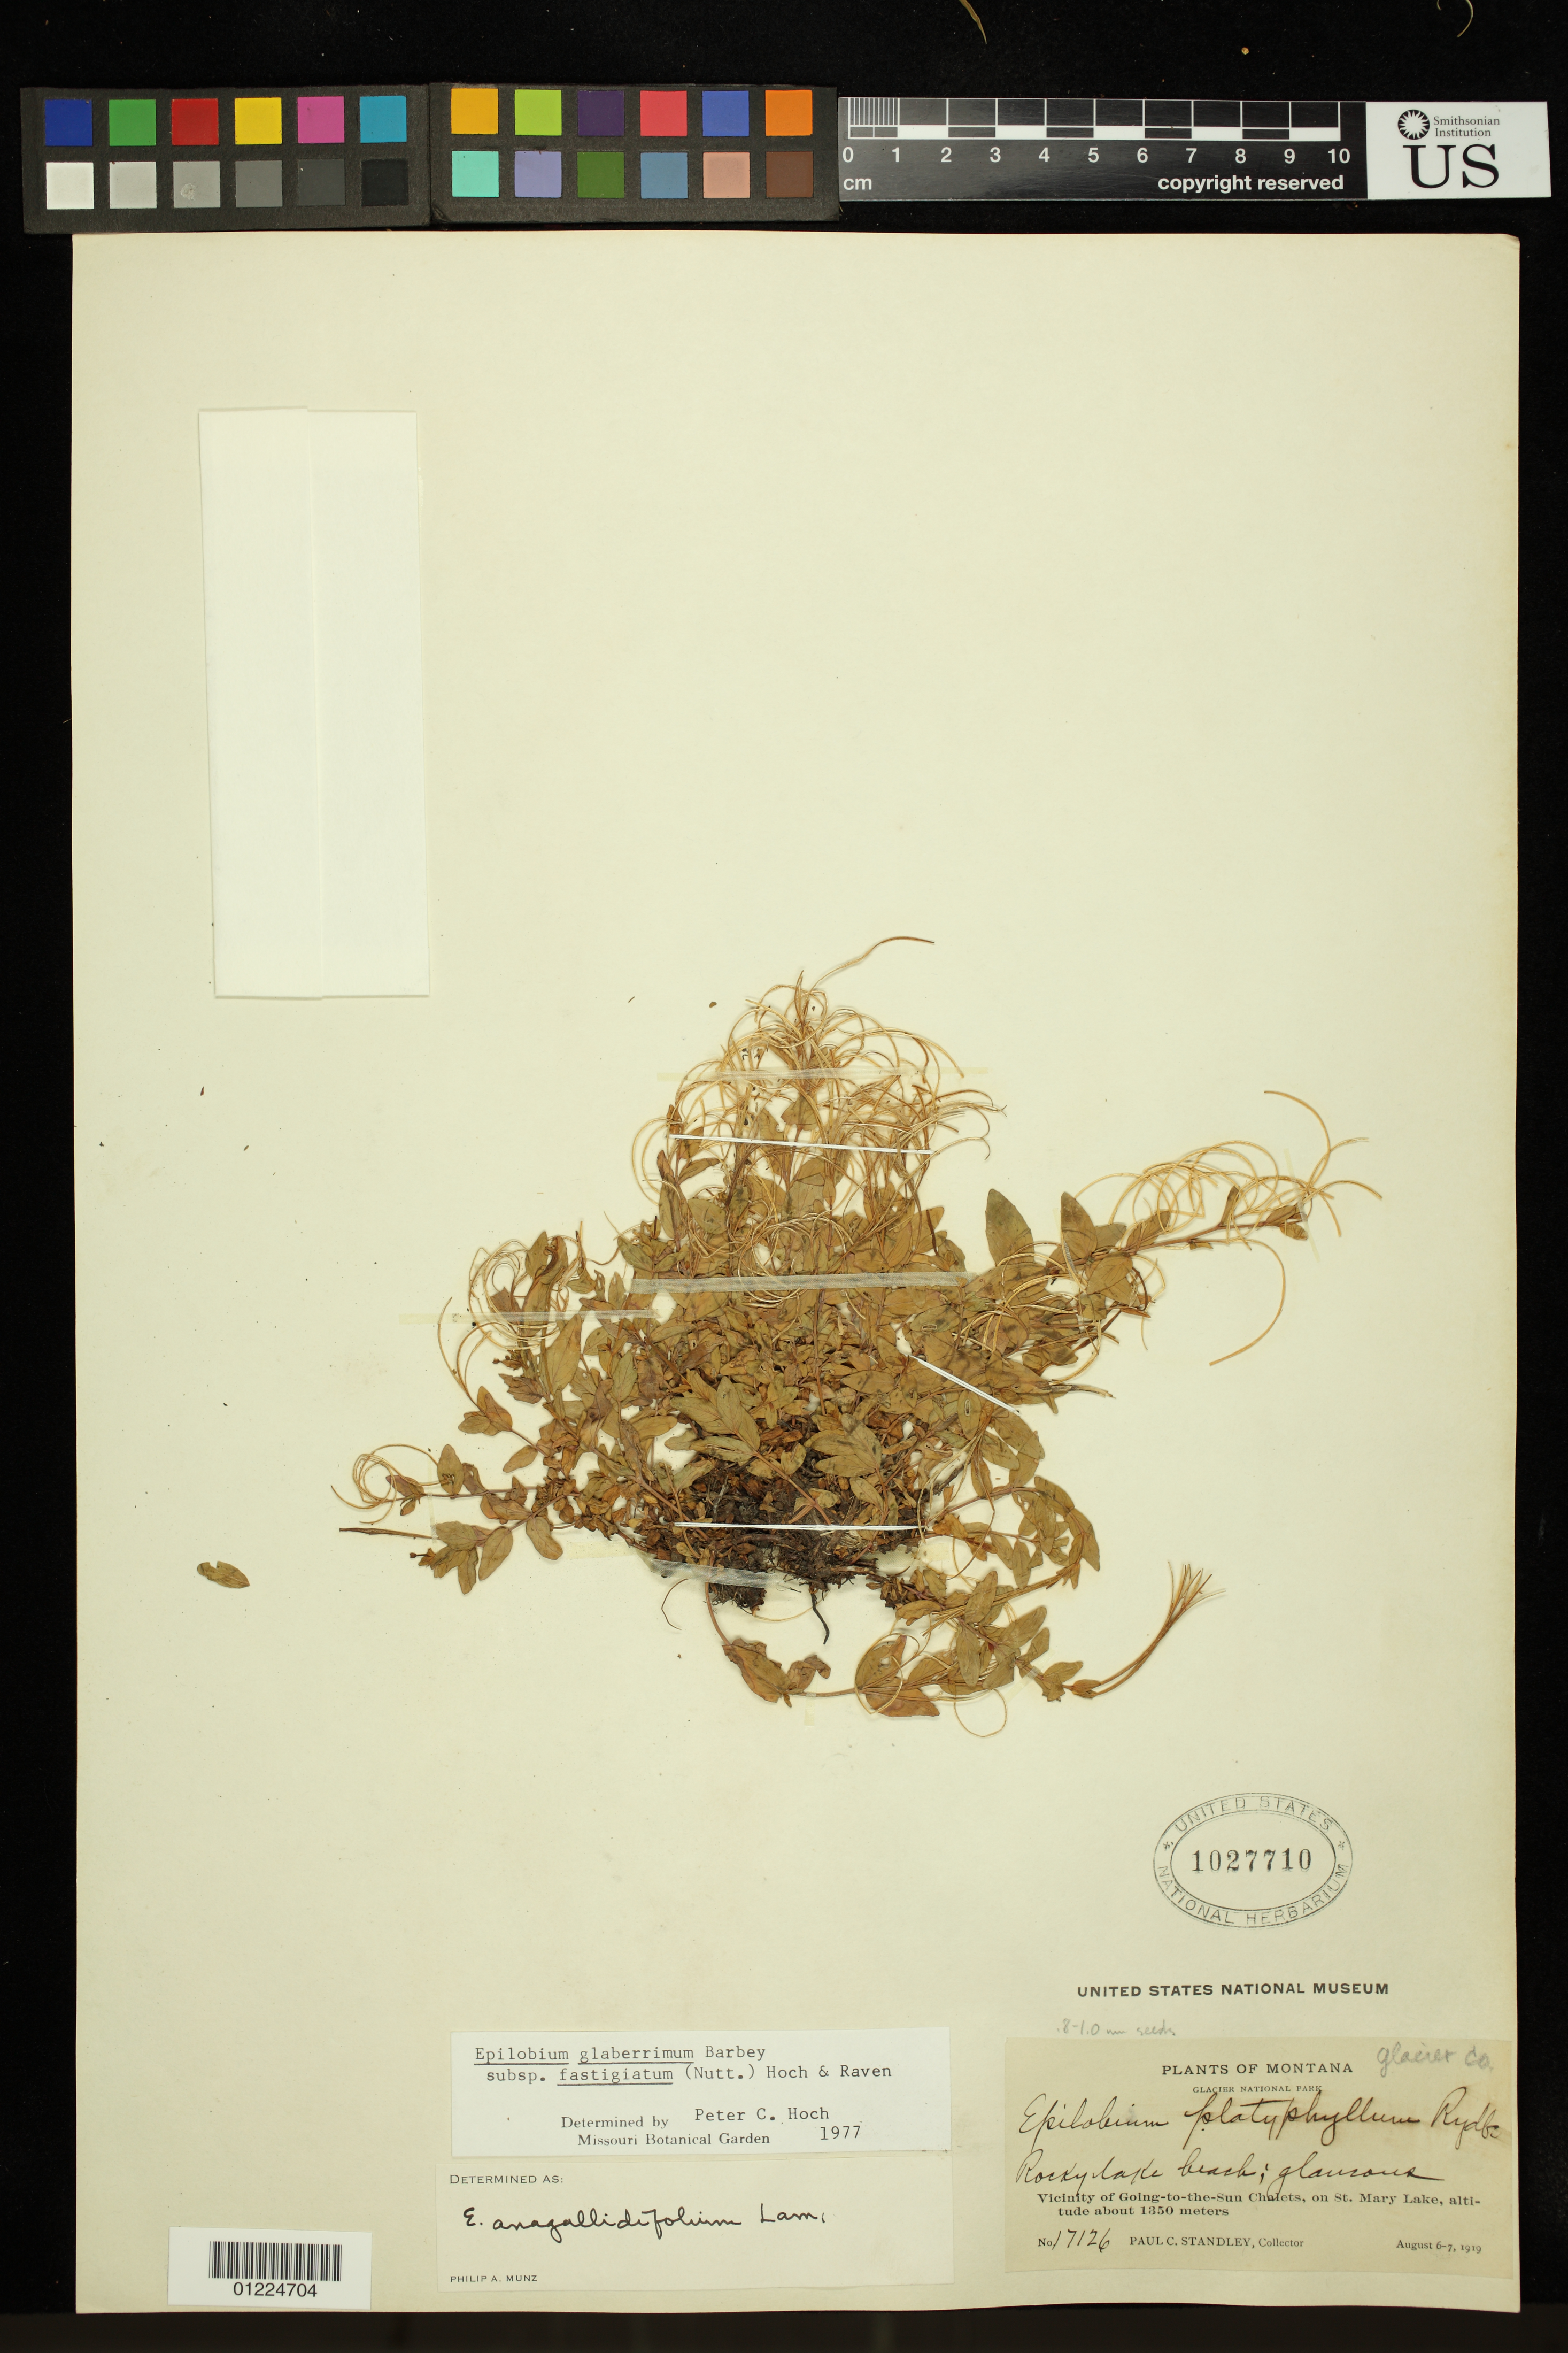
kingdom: Plantae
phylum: Tracheophyta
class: Magnoliopsida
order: Myrtales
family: Onagraceae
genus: Epilobium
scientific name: Epilobium glaberrimum subsp. fastigiatum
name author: (Nutt.) Hoch & P.H. Raven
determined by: Hoch, P. C.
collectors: P. C. Standley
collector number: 17126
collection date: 1919-08-06,1919-08-07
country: United States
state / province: Montana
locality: Vicinity of Going- to- the- Sun Chalets, on St. Mary Lake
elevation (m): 1350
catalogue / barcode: US 1027710